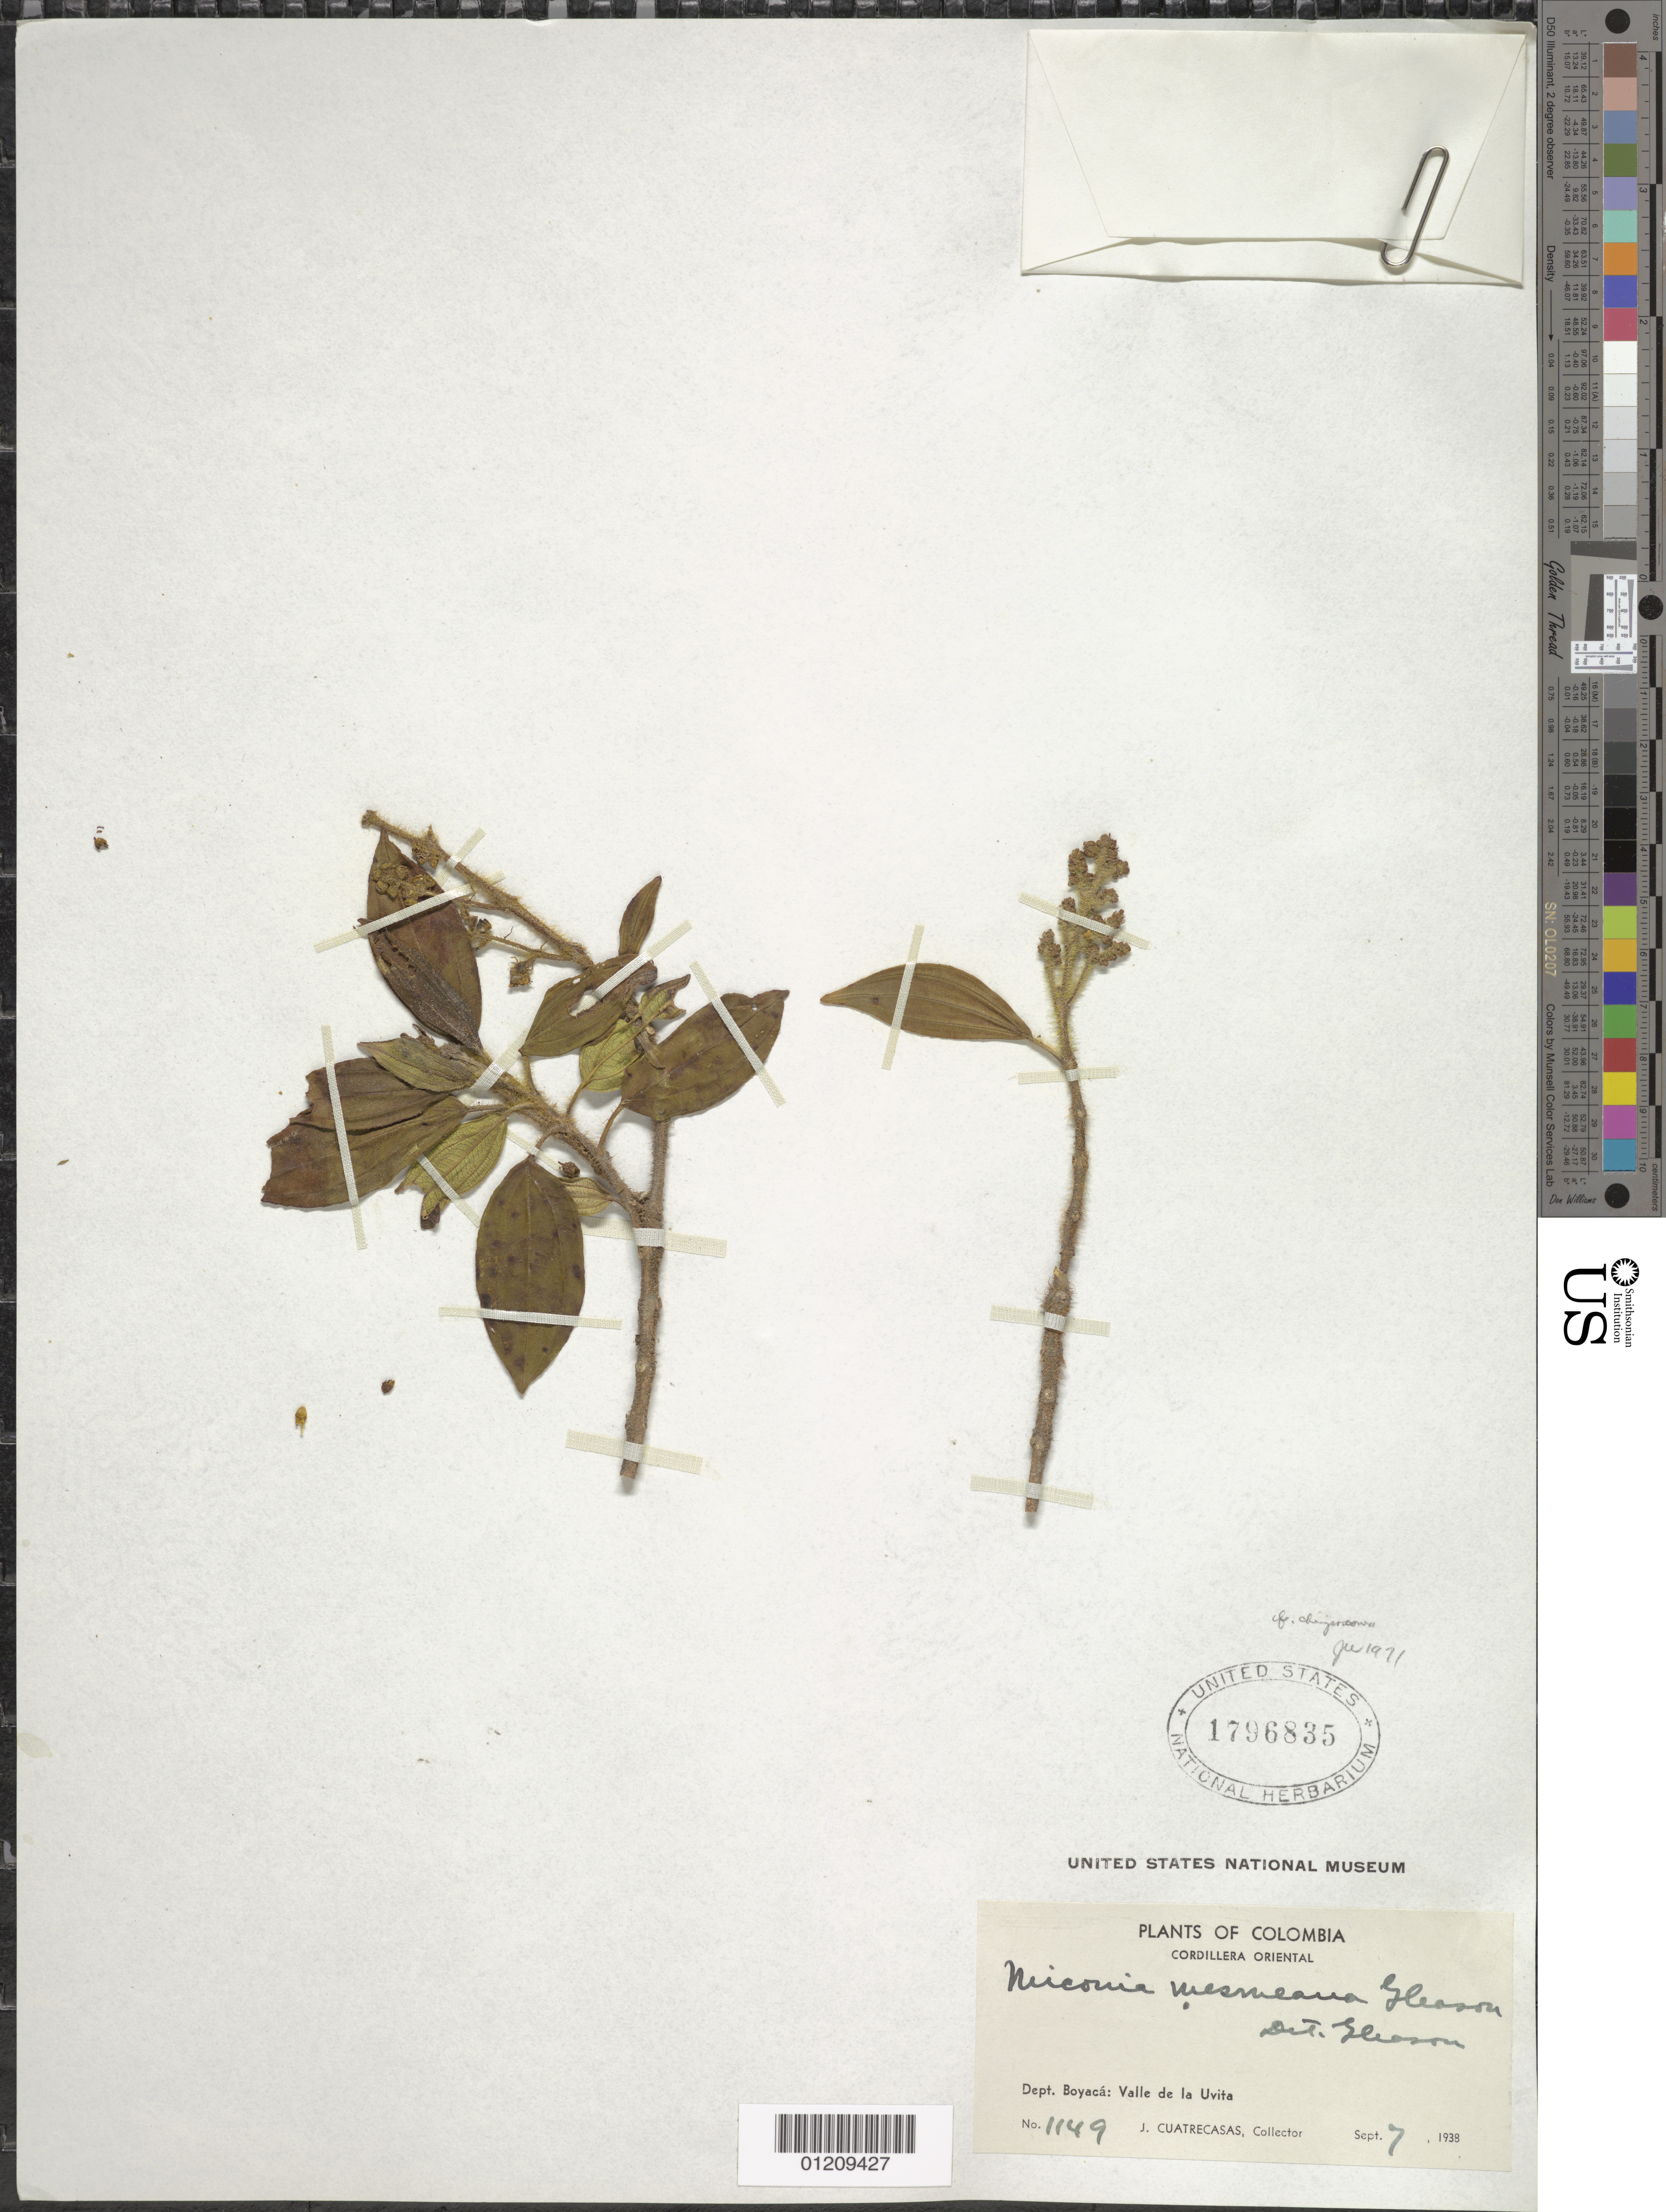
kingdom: Plantae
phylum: Tracheophyta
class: Magnoliopsida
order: Myrtales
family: Melastomataceae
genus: Miconia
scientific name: Miconia chrysocoma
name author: Gleason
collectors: J. Cuatrecasas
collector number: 1149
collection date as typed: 07 Sep 1938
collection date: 1938-09-07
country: Colombia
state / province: Boyacá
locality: Valle de La Uvita.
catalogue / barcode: US 1796835